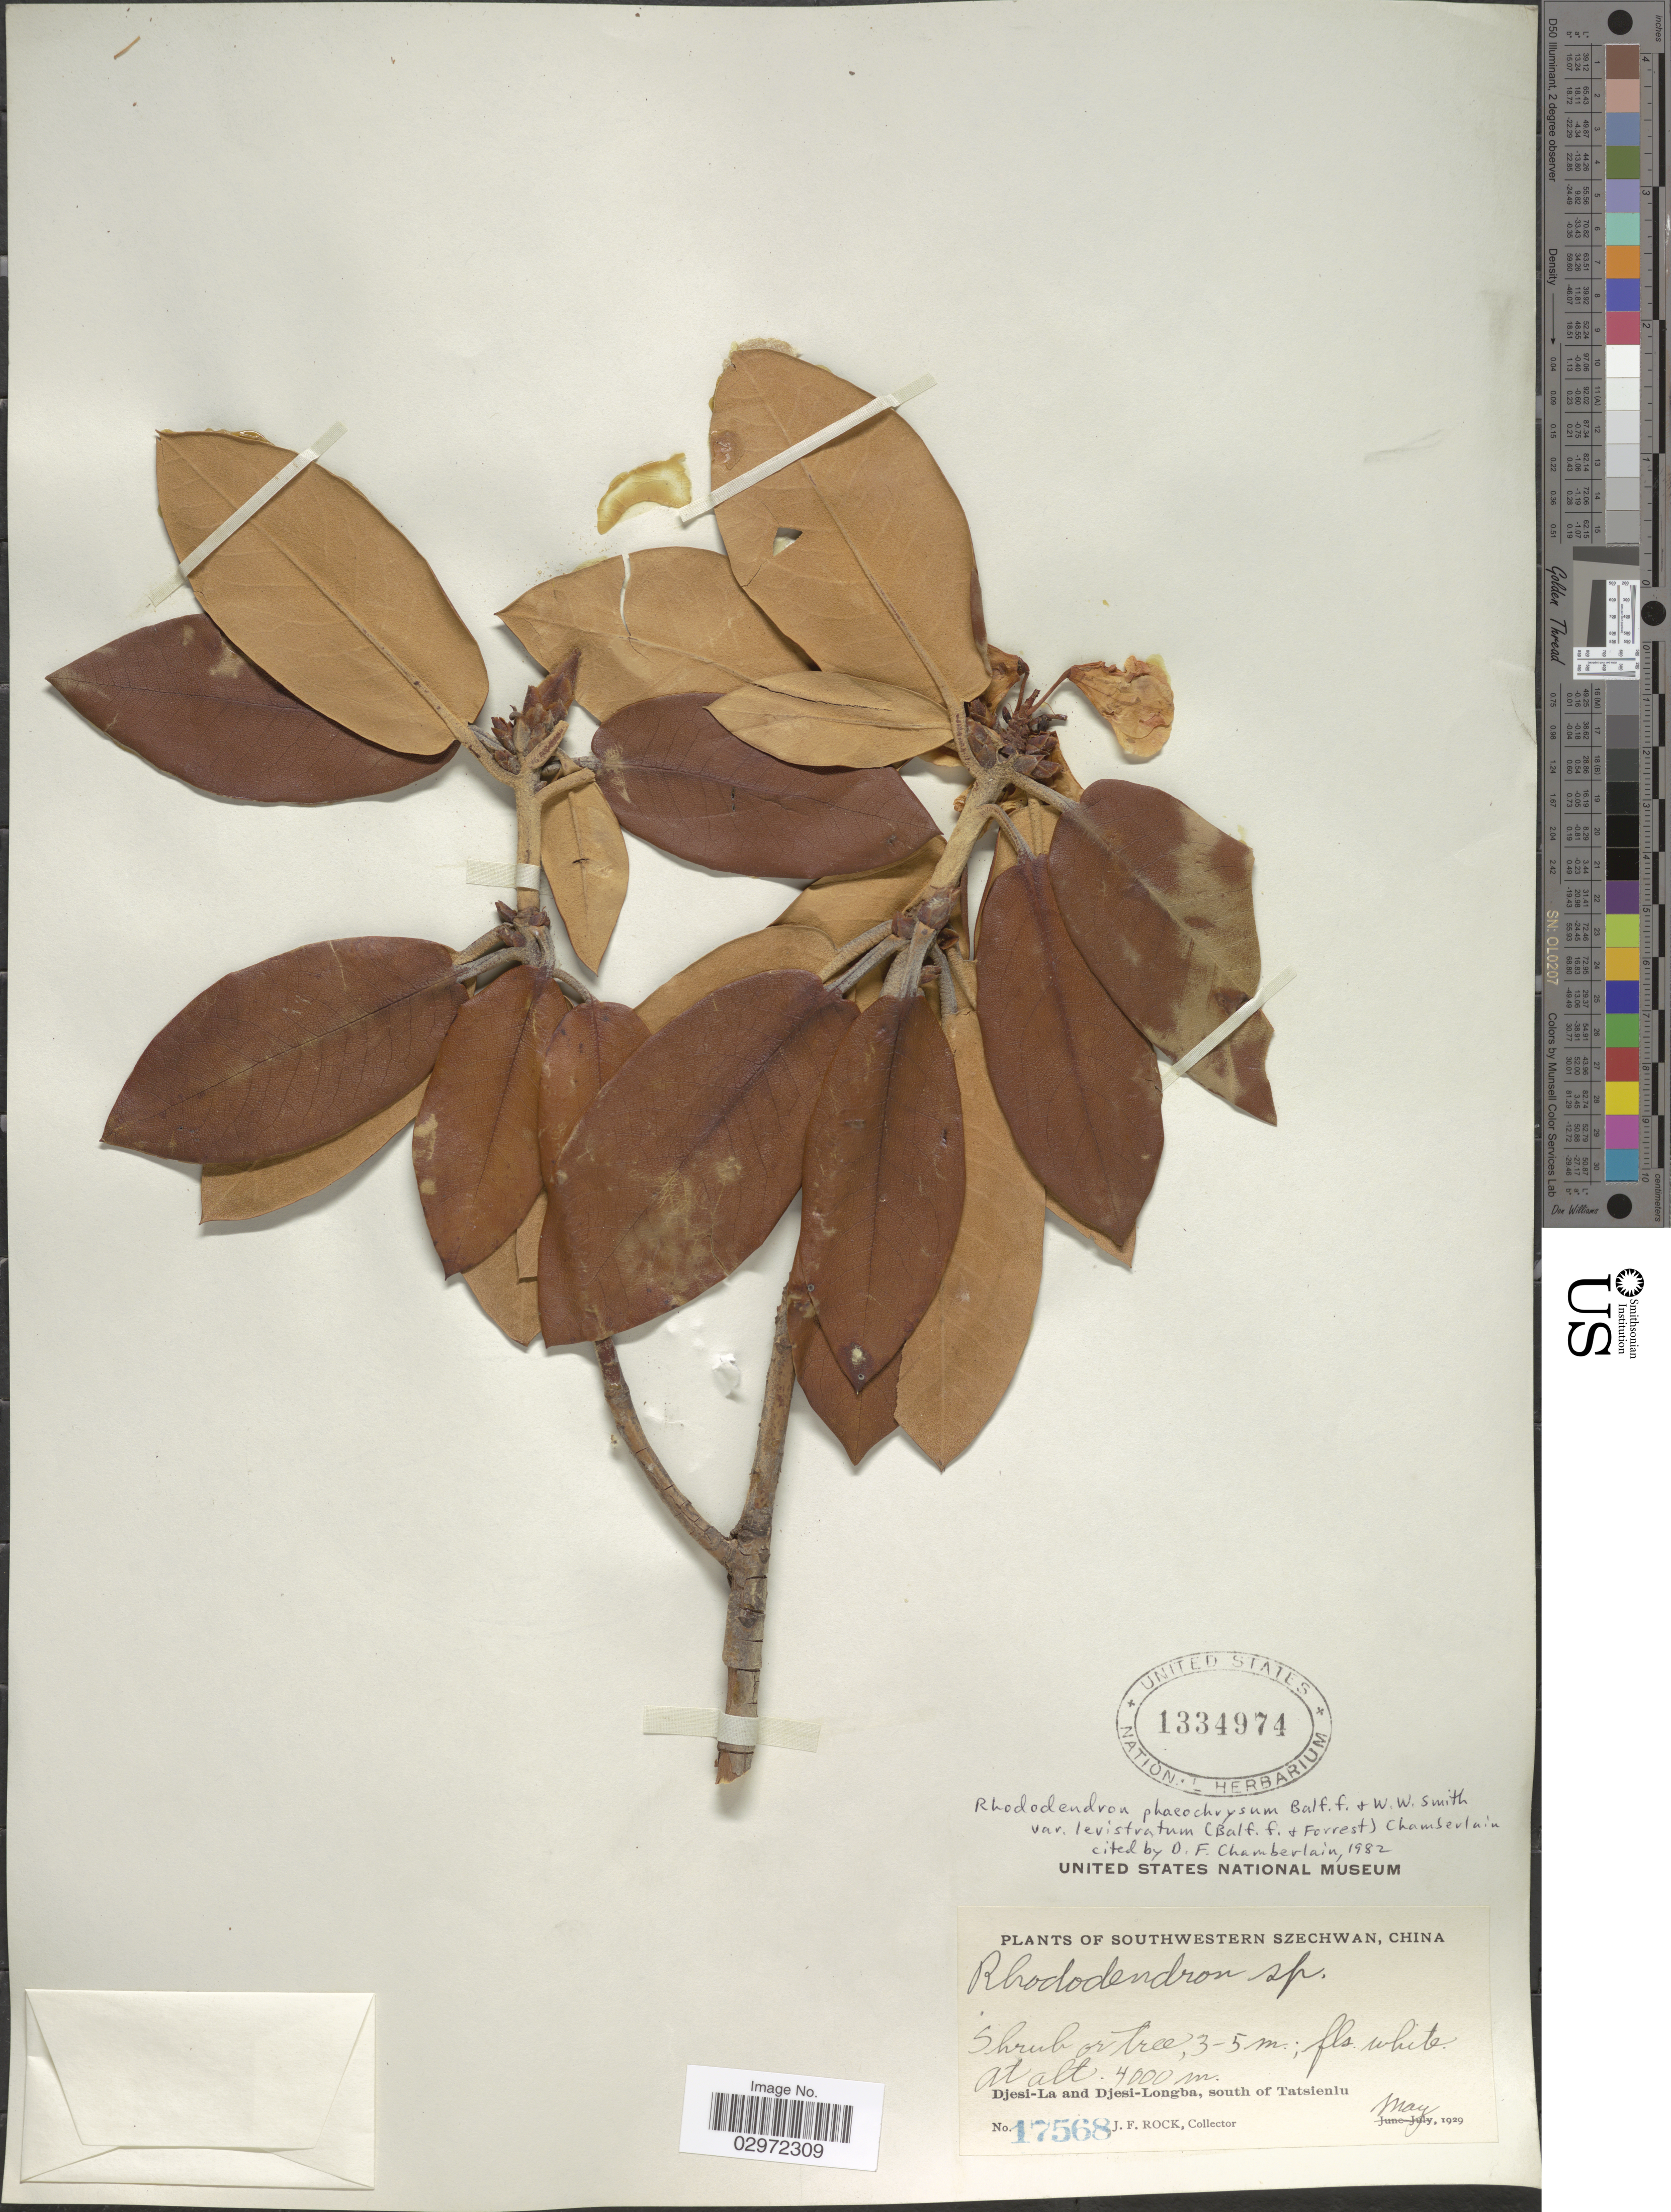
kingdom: Plantae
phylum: Tracheophyta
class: Magnoliopsida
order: Ericales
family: Ericaceae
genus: Rhododendron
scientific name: Rhododendron phaeochrysum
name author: Balf. f. & W.W. Sm.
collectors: J. Rock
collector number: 17568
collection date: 1929-05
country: China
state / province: Sichuan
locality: Southwestern Szechwan, Djesi-La and Djesi-Longba, south of Tatsienlu.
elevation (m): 4000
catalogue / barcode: US 1334974